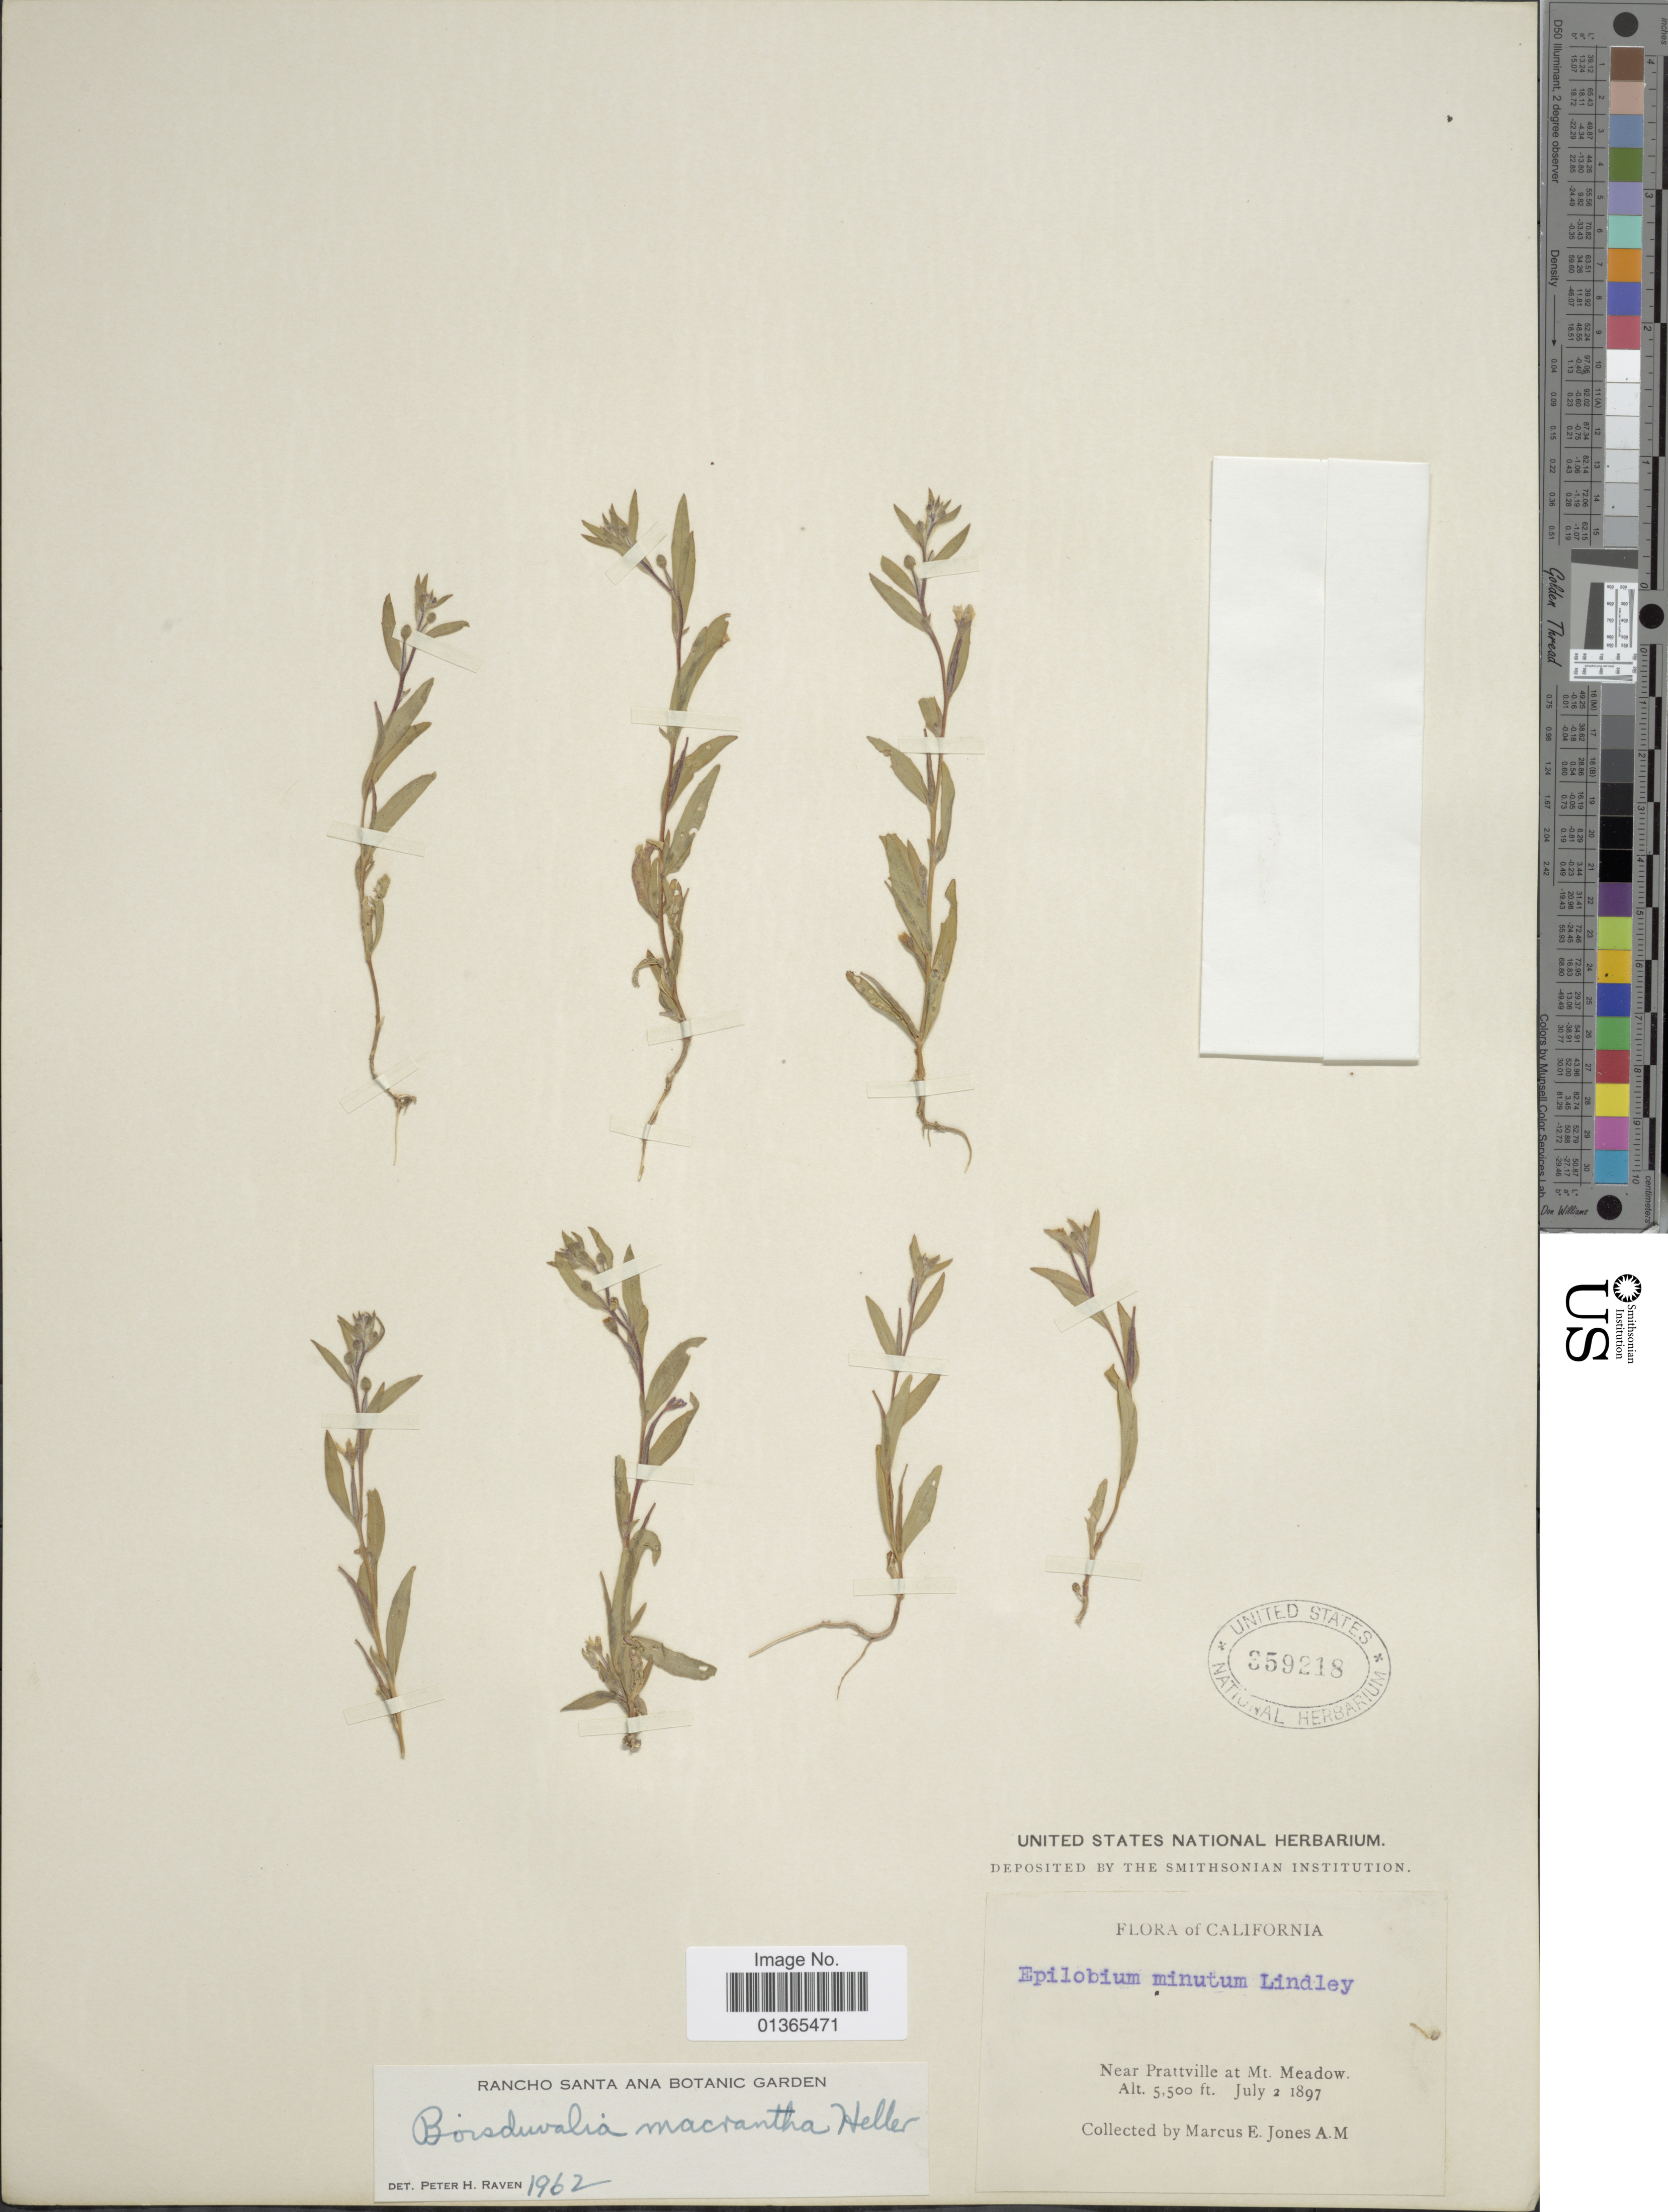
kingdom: Plantae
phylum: Tracheophyta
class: Magnoliopsida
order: Myrtales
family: Onagraceae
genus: Epilobium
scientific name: Epilobium pallidum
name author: (Eastw.) Hoch & P.H. Raven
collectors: M. E. Jones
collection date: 1897-07-02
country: United States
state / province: California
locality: Near Prattville at Mt. Meadow.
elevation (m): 1676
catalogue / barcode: US 359218